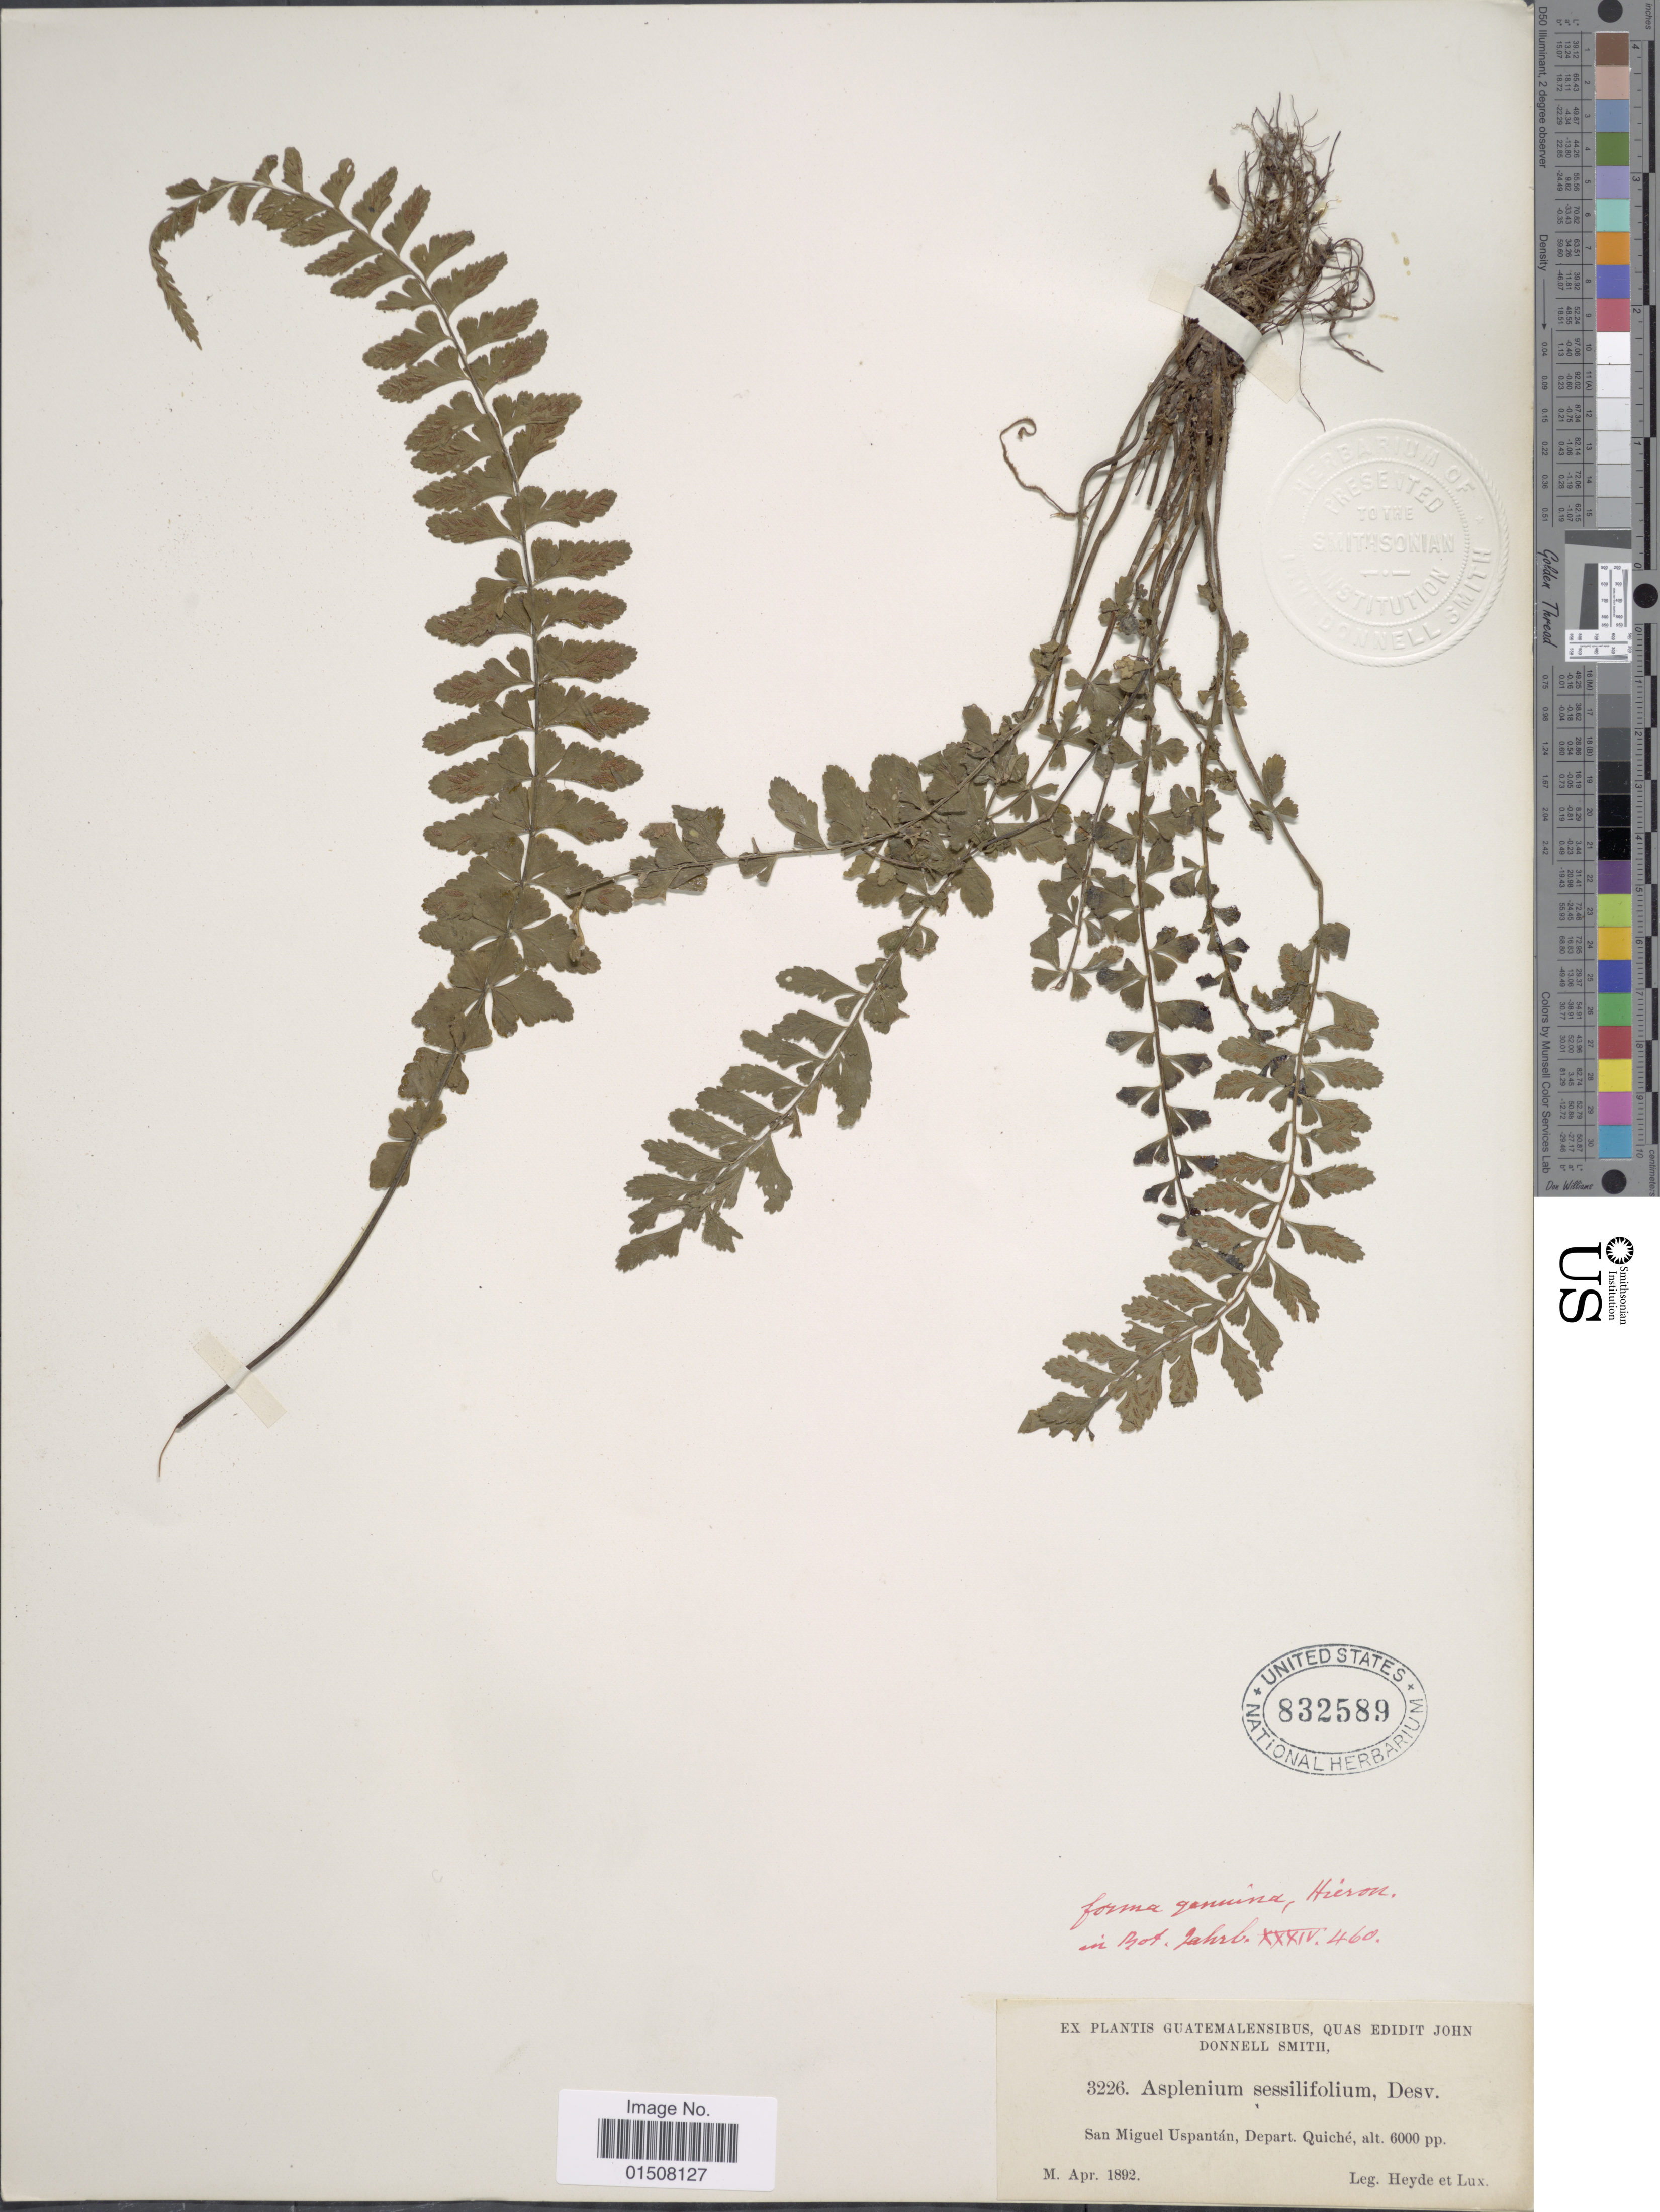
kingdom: Plantae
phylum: Tracheophyta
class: Polypodiopsida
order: Polypodiales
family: Aspleniaceae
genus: Asplenium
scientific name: Asplenium sessilifolium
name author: Desv.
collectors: Heyde & Lux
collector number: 3226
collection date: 1892-04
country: Guatemala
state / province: El Quiché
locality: San Miguel Uspantán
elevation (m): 1829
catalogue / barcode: US 832589